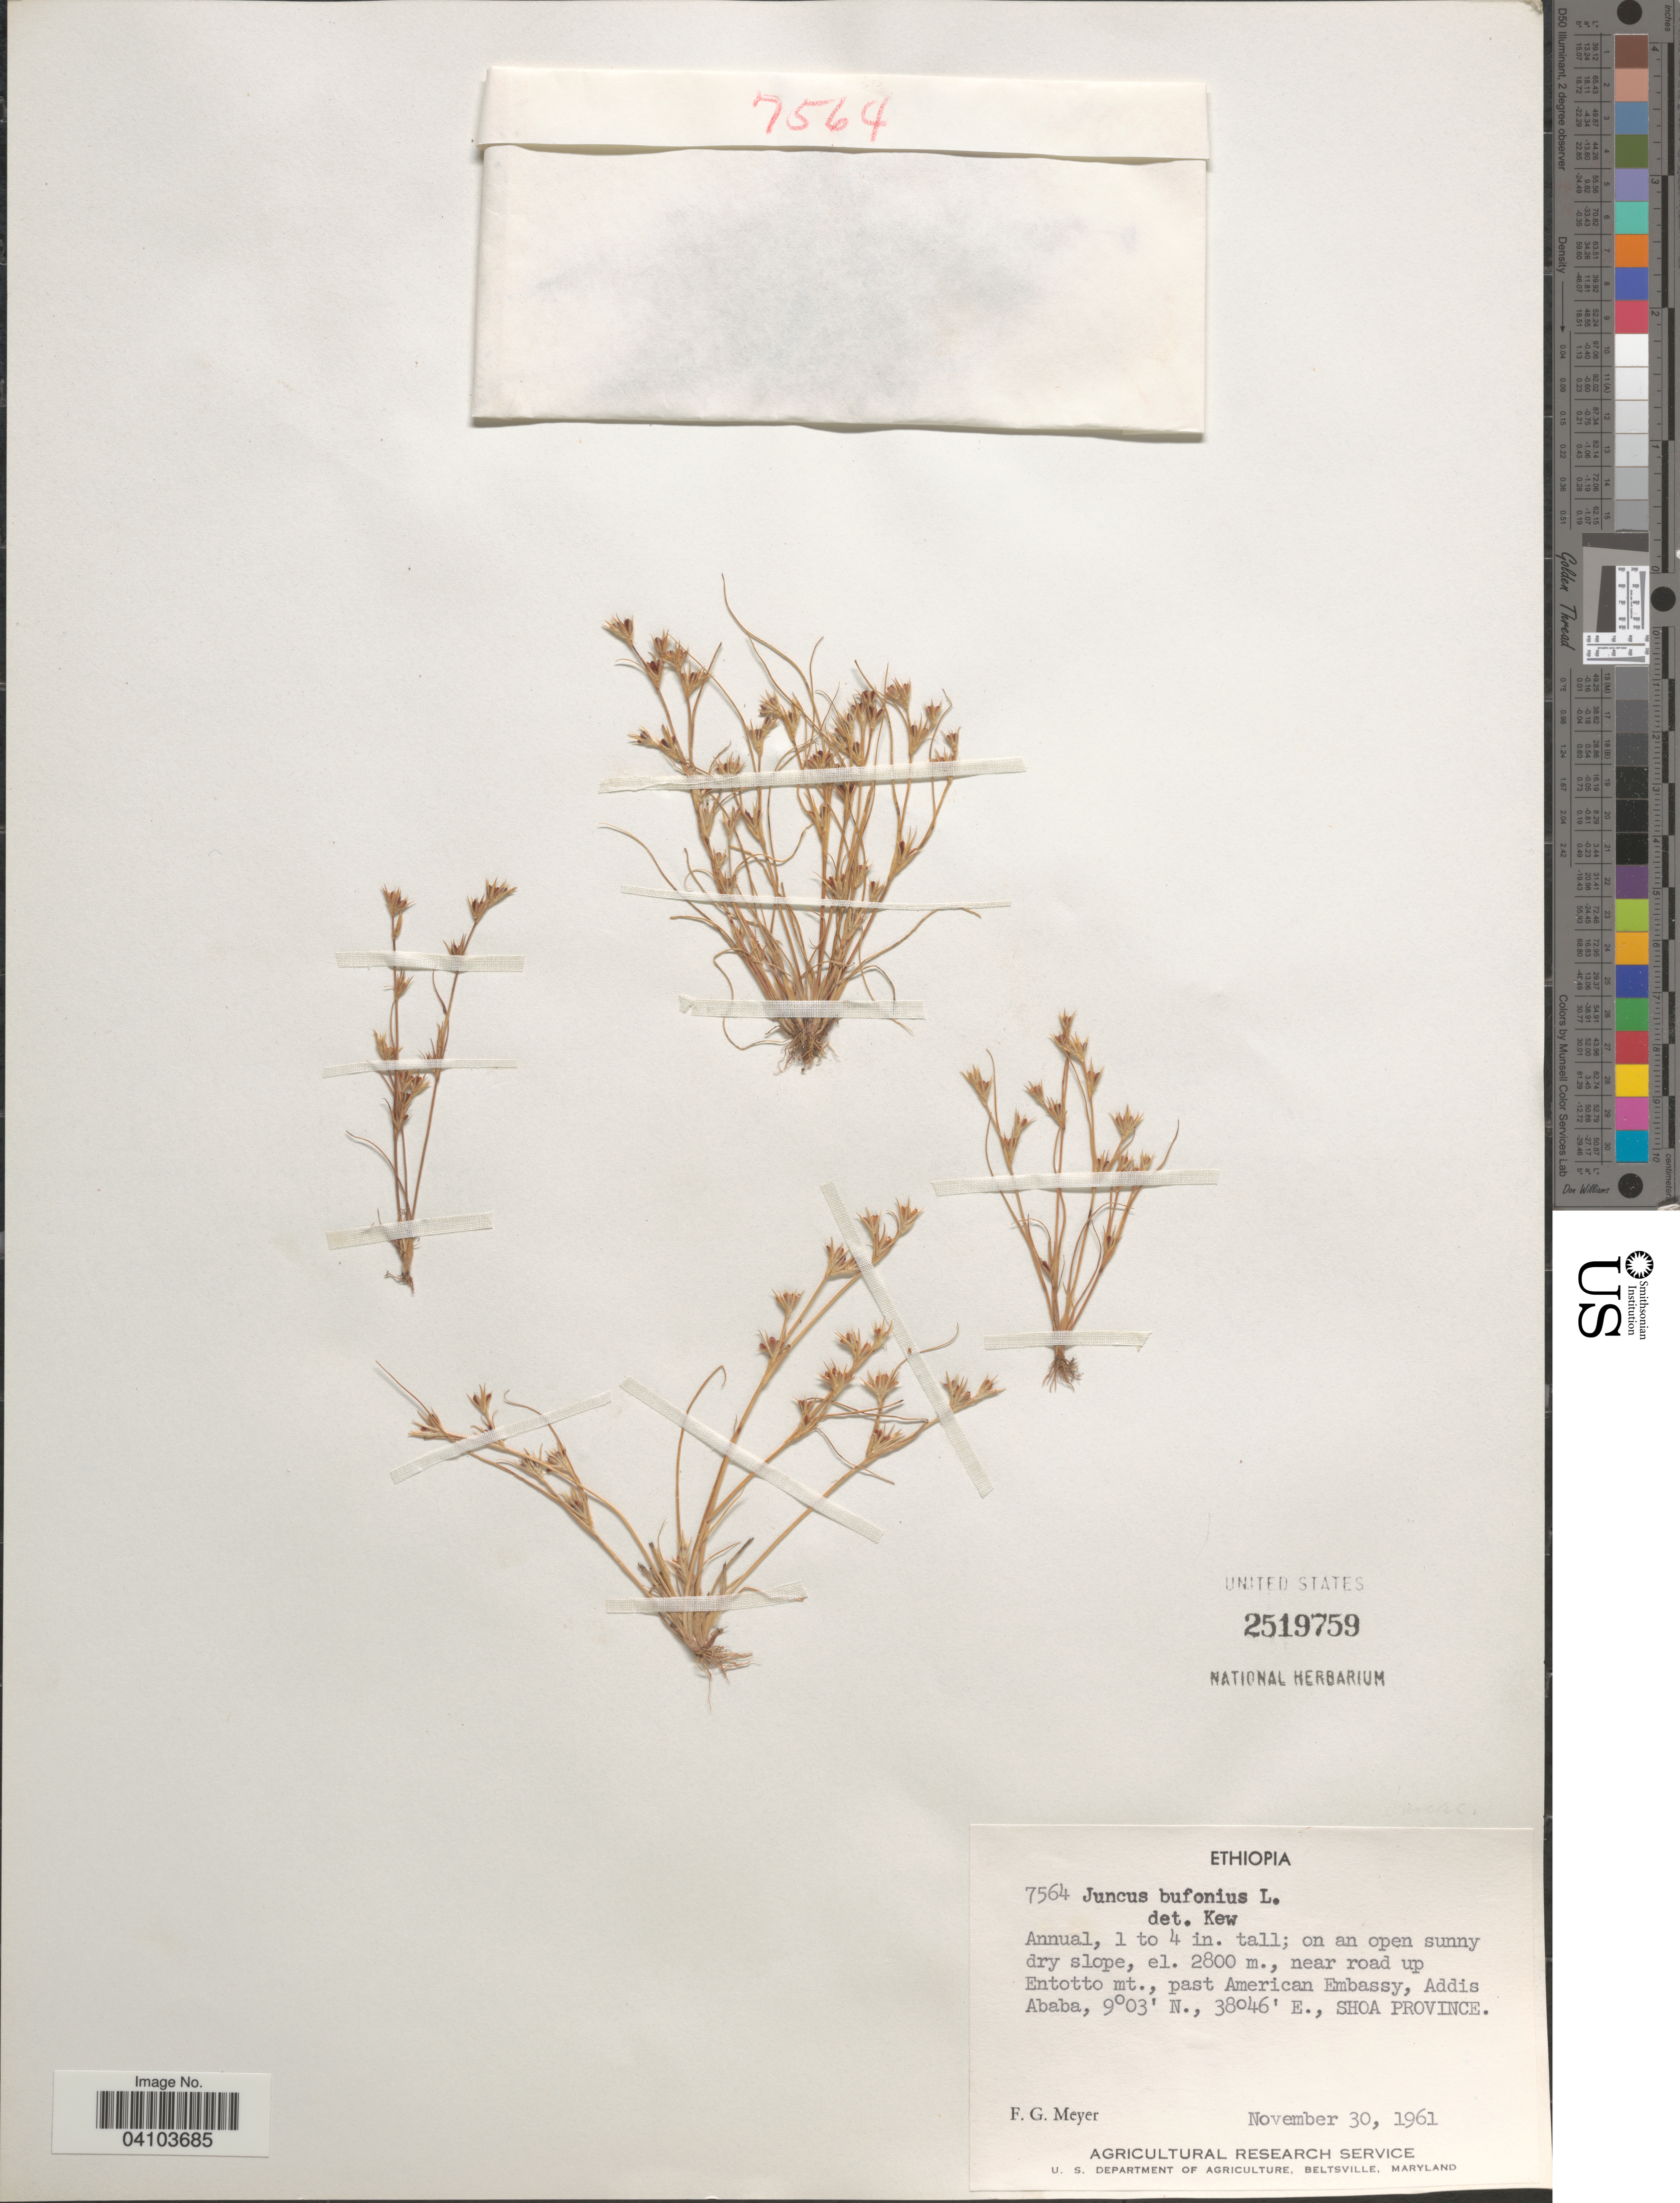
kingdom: Plantae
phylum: Tracheophyta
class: Liliopsida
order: Poales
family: Juncaceae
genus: Juncus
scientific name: Juncus bufonius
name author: L.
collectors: F. G. Meyer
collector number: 7564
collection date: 1961-11-30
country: Ethiopia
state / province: Addis Ababa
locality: Near road up Entotto mt., past American Embassy, Shoa Province.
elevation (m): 2800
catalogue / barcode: US 2519759